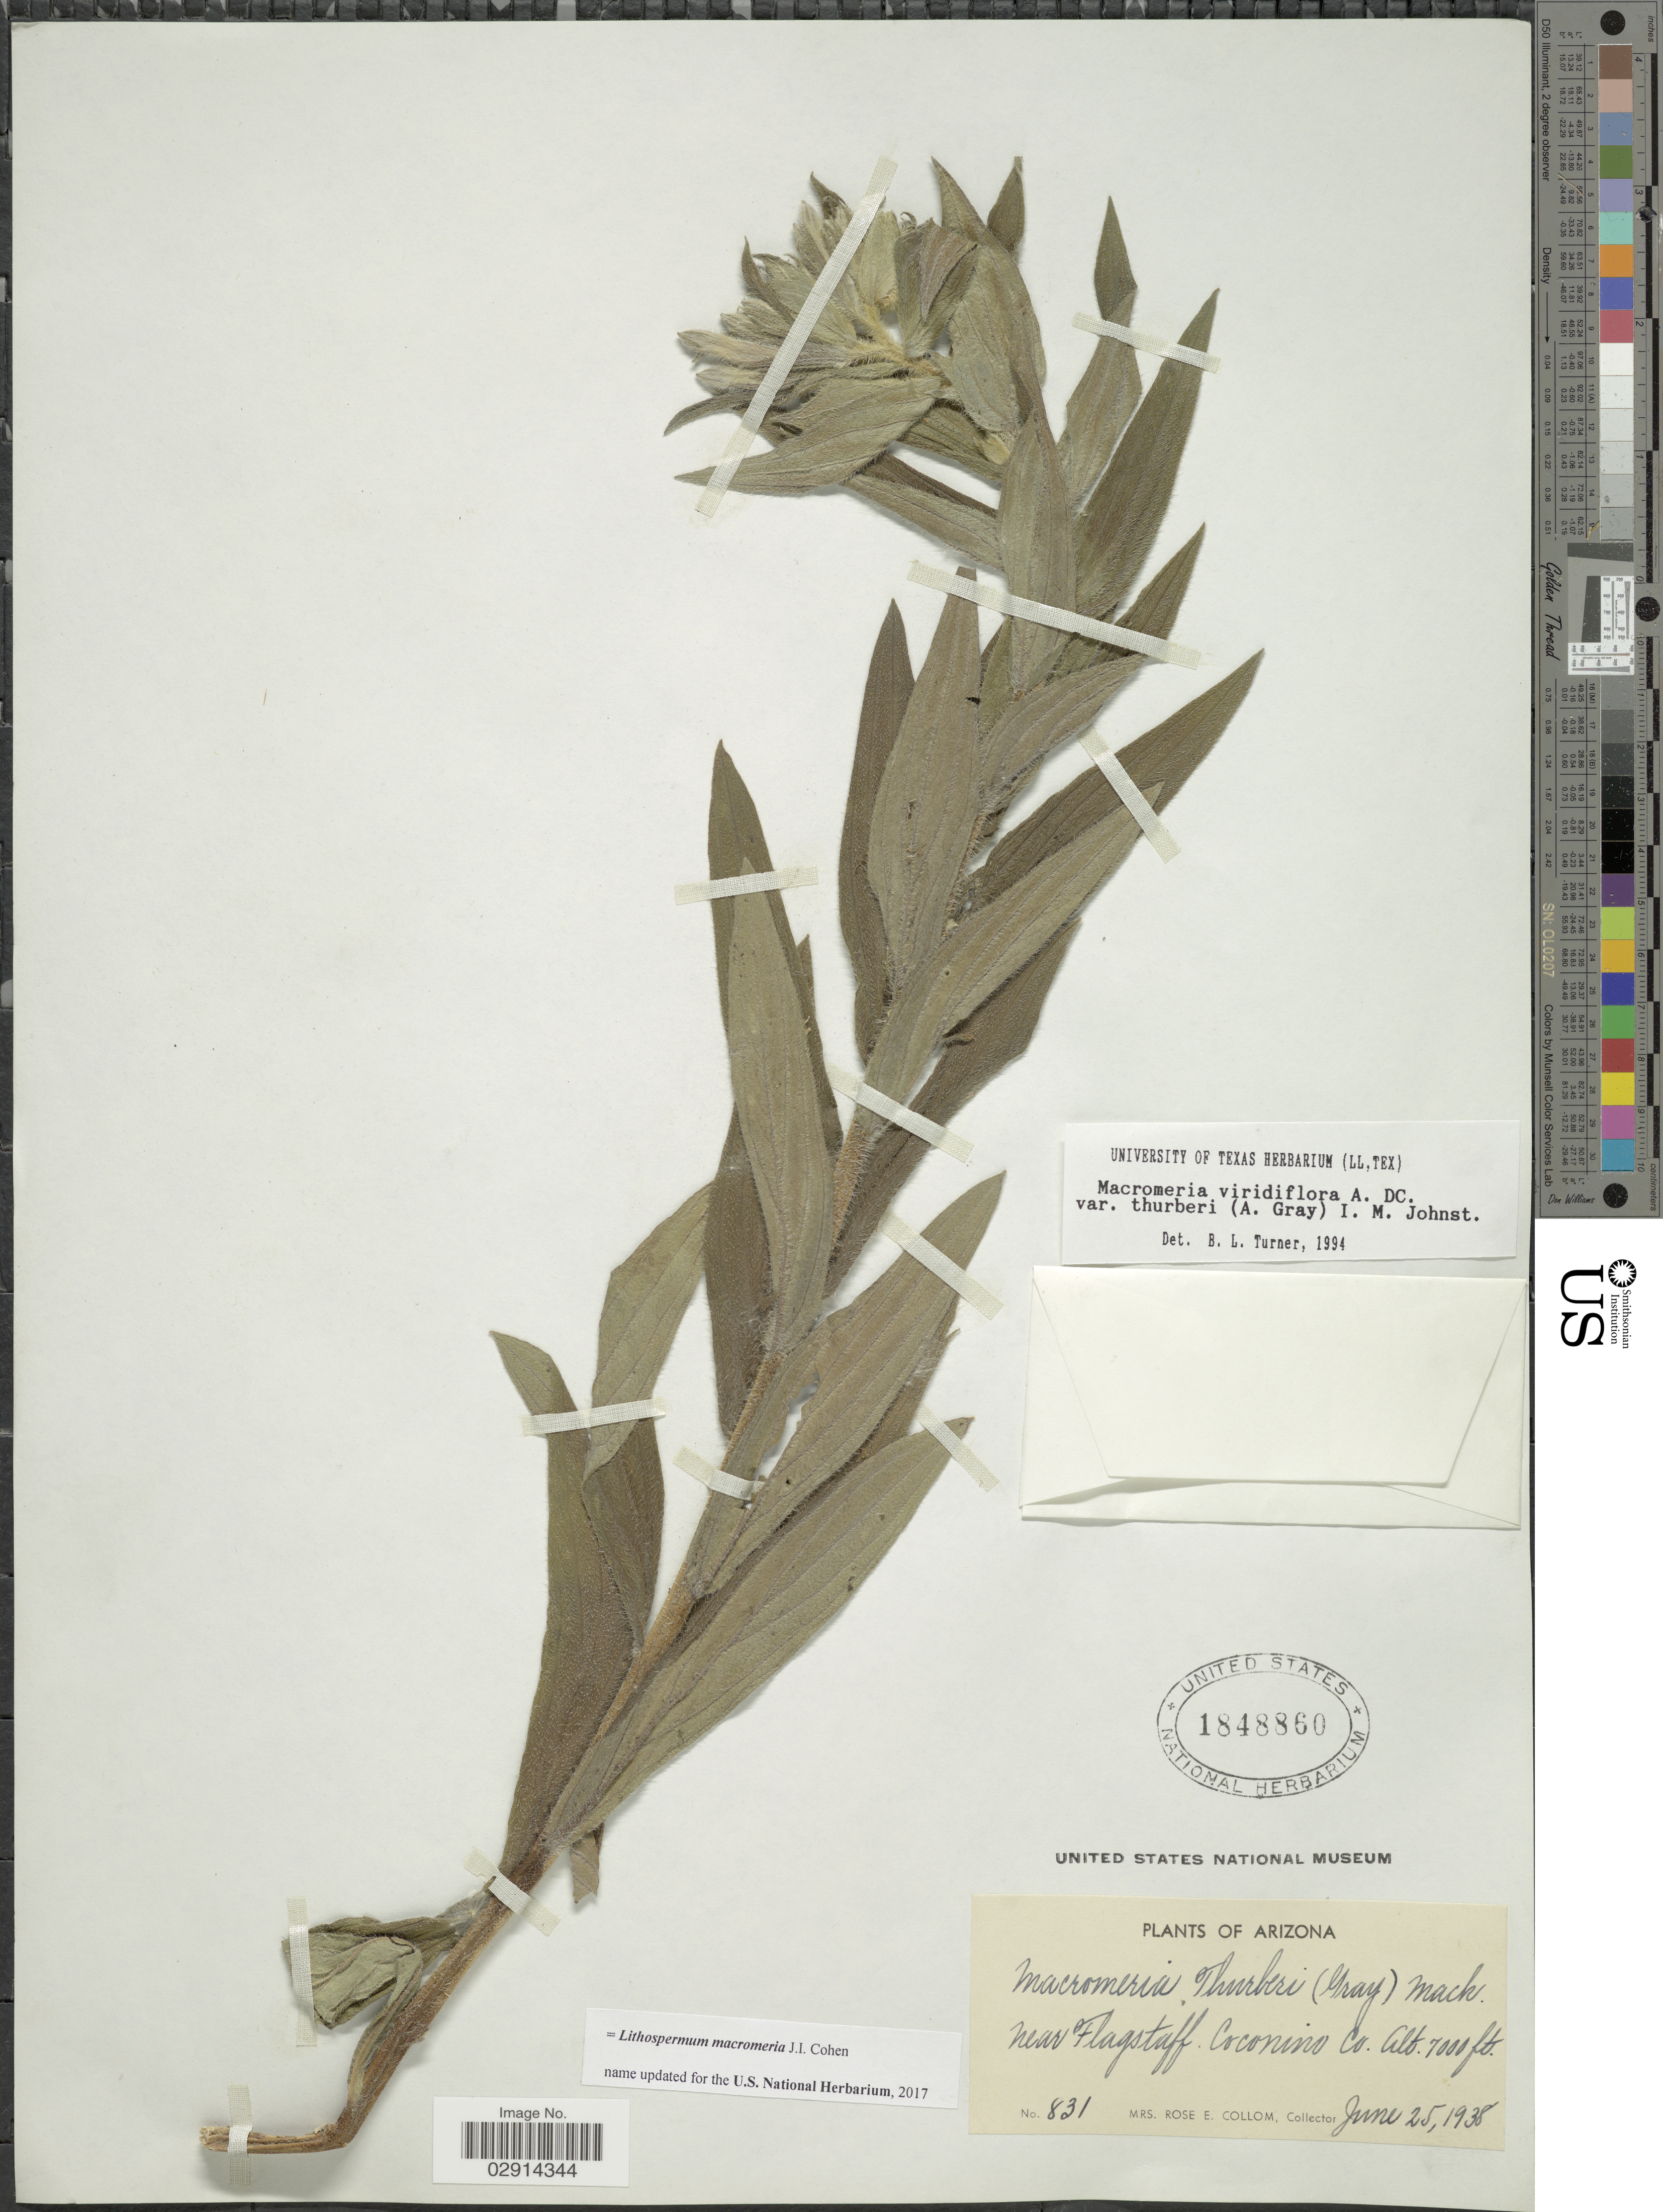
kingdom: Plantae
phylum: Tracheophyta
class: Magnoliopsida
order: Boraginales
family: Boraginaceae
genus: Lithospermum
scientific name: Lithospermum macromeria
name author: Cohen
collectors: R. E. Collom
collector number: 831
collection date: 1938-06-25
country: United States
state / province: Arizona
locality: Near Flagstaff. Coconino Co.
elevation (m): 2134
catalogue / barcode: US 1848860